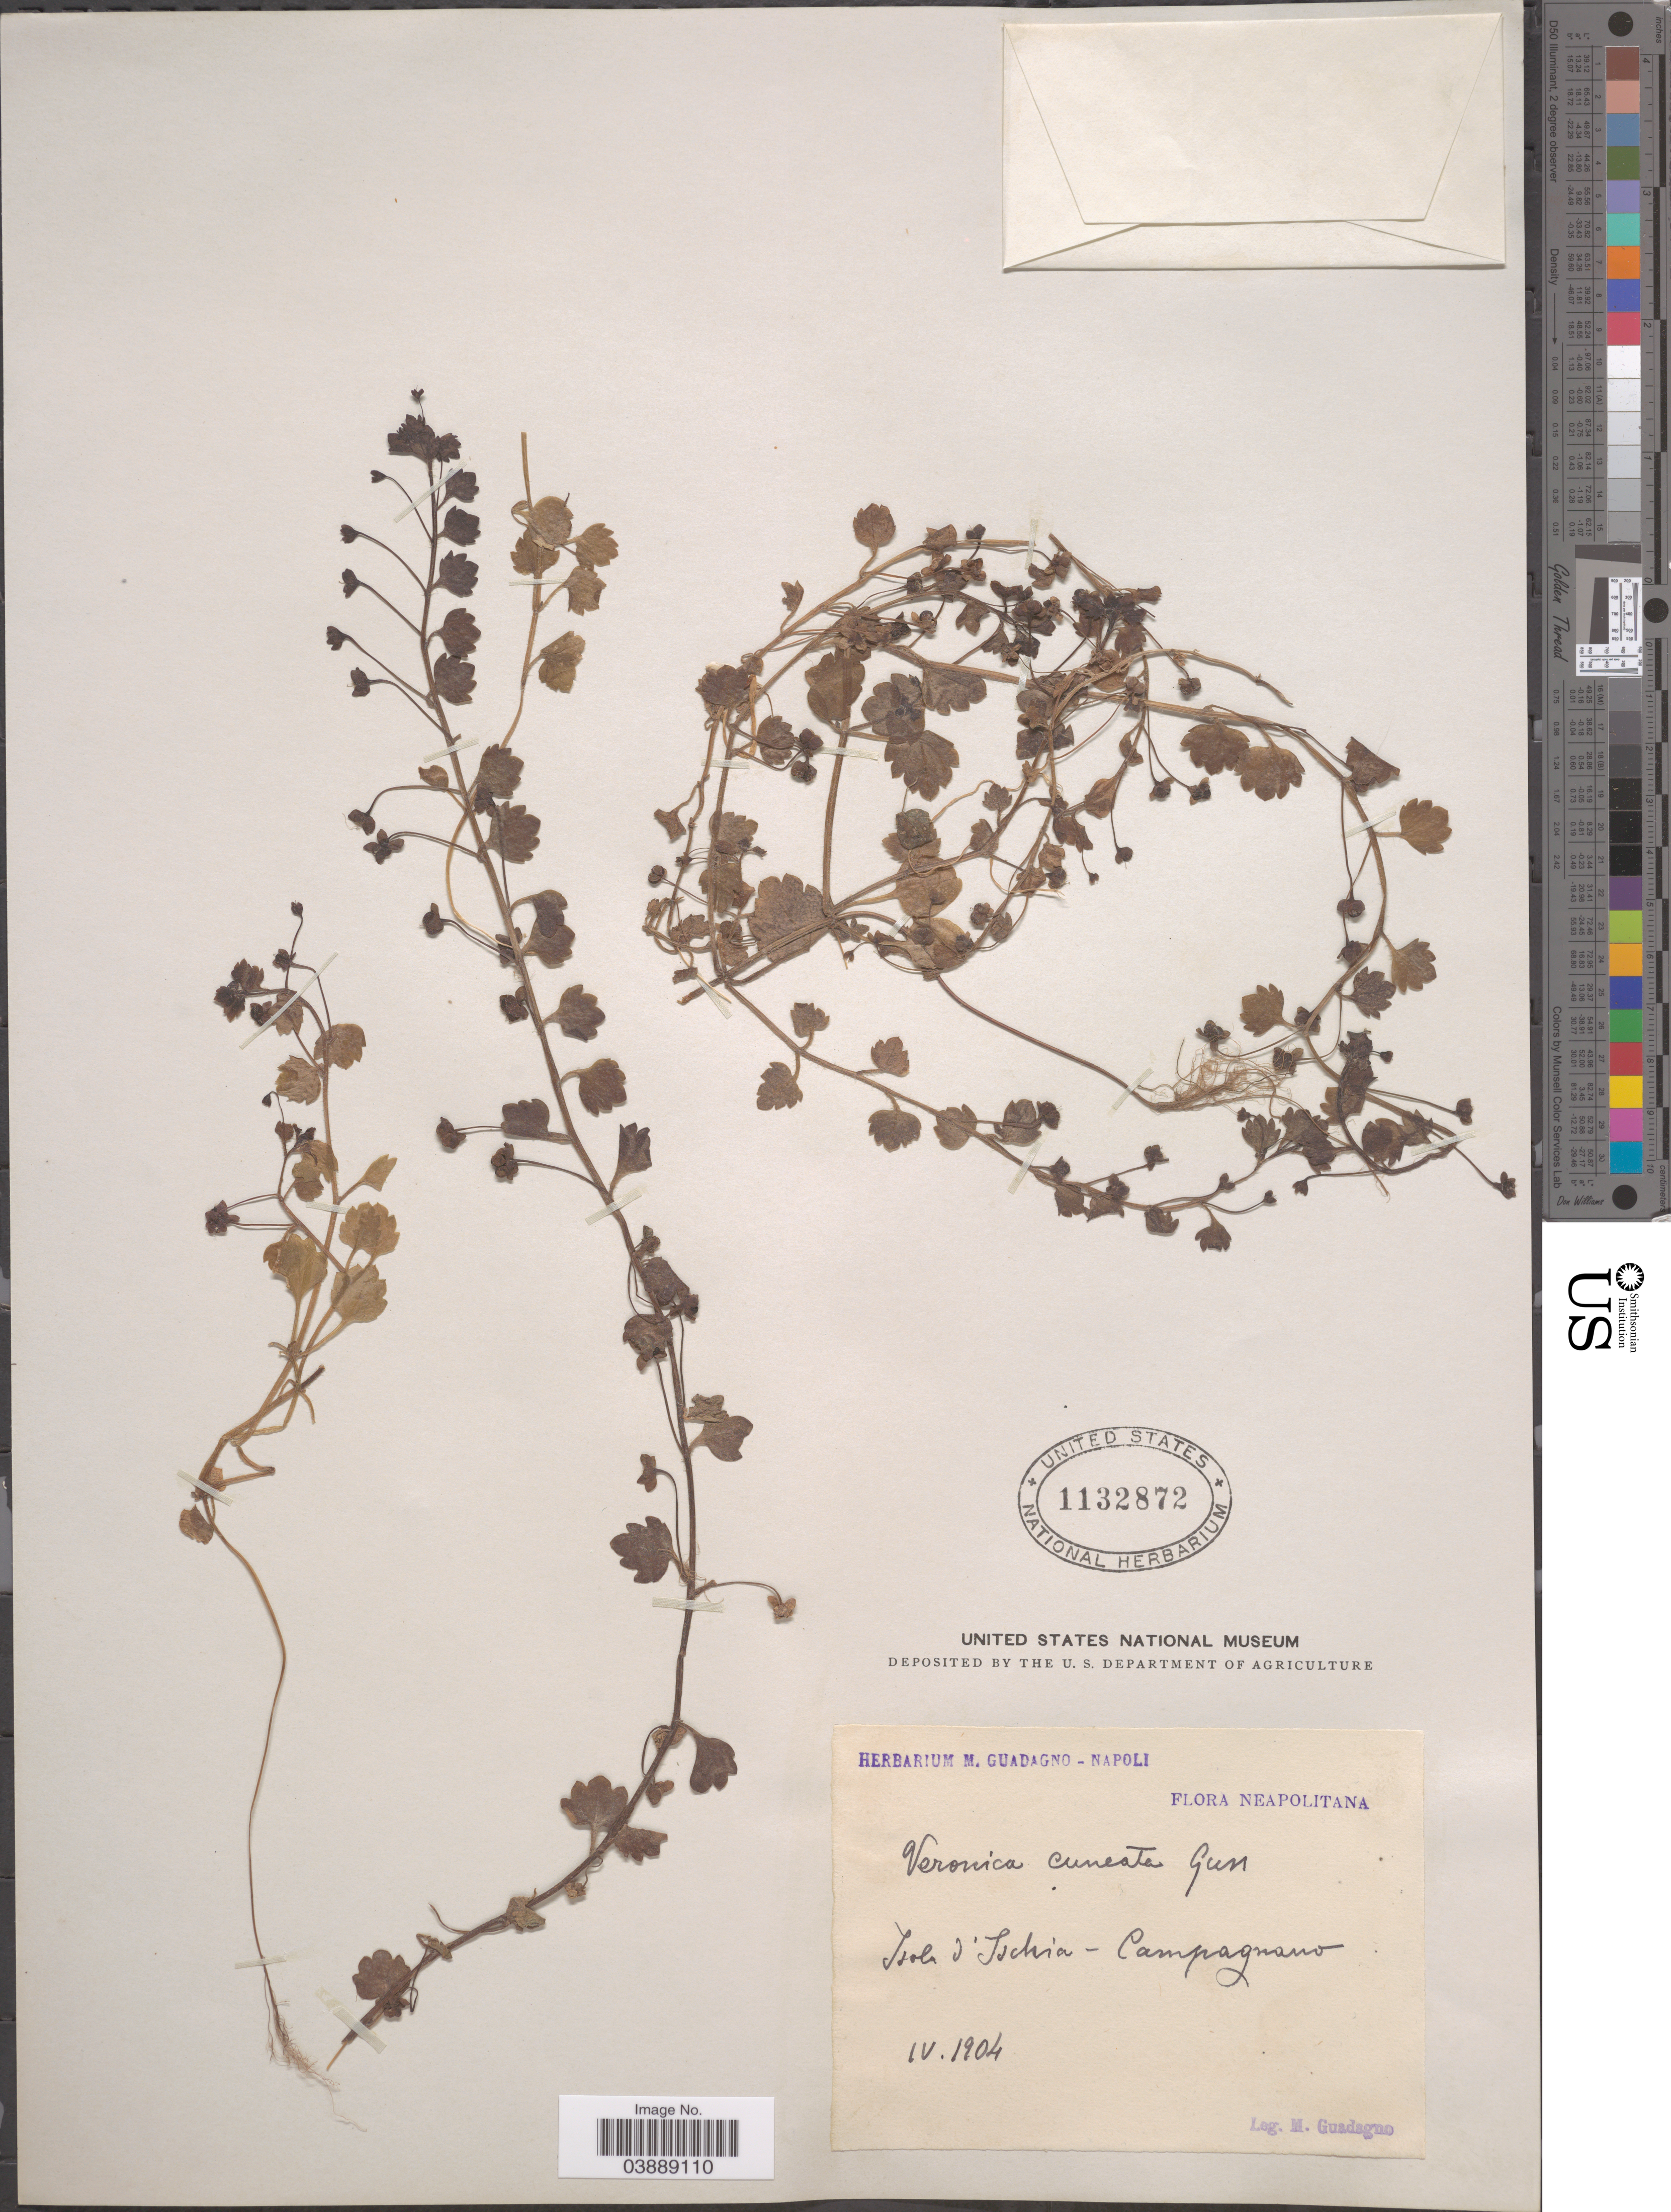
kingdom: Plantae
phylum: Tracheophyta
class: Magnoliopsida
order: Lamiales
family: Plantaginaceae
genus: Veronica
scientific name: Veronica cuneata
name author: Gussone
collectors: M. Guadagno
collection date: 1904-04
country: Italy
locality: Neapolitana. Isola d' Ischia - Campagnano.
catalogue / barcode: US 1132872